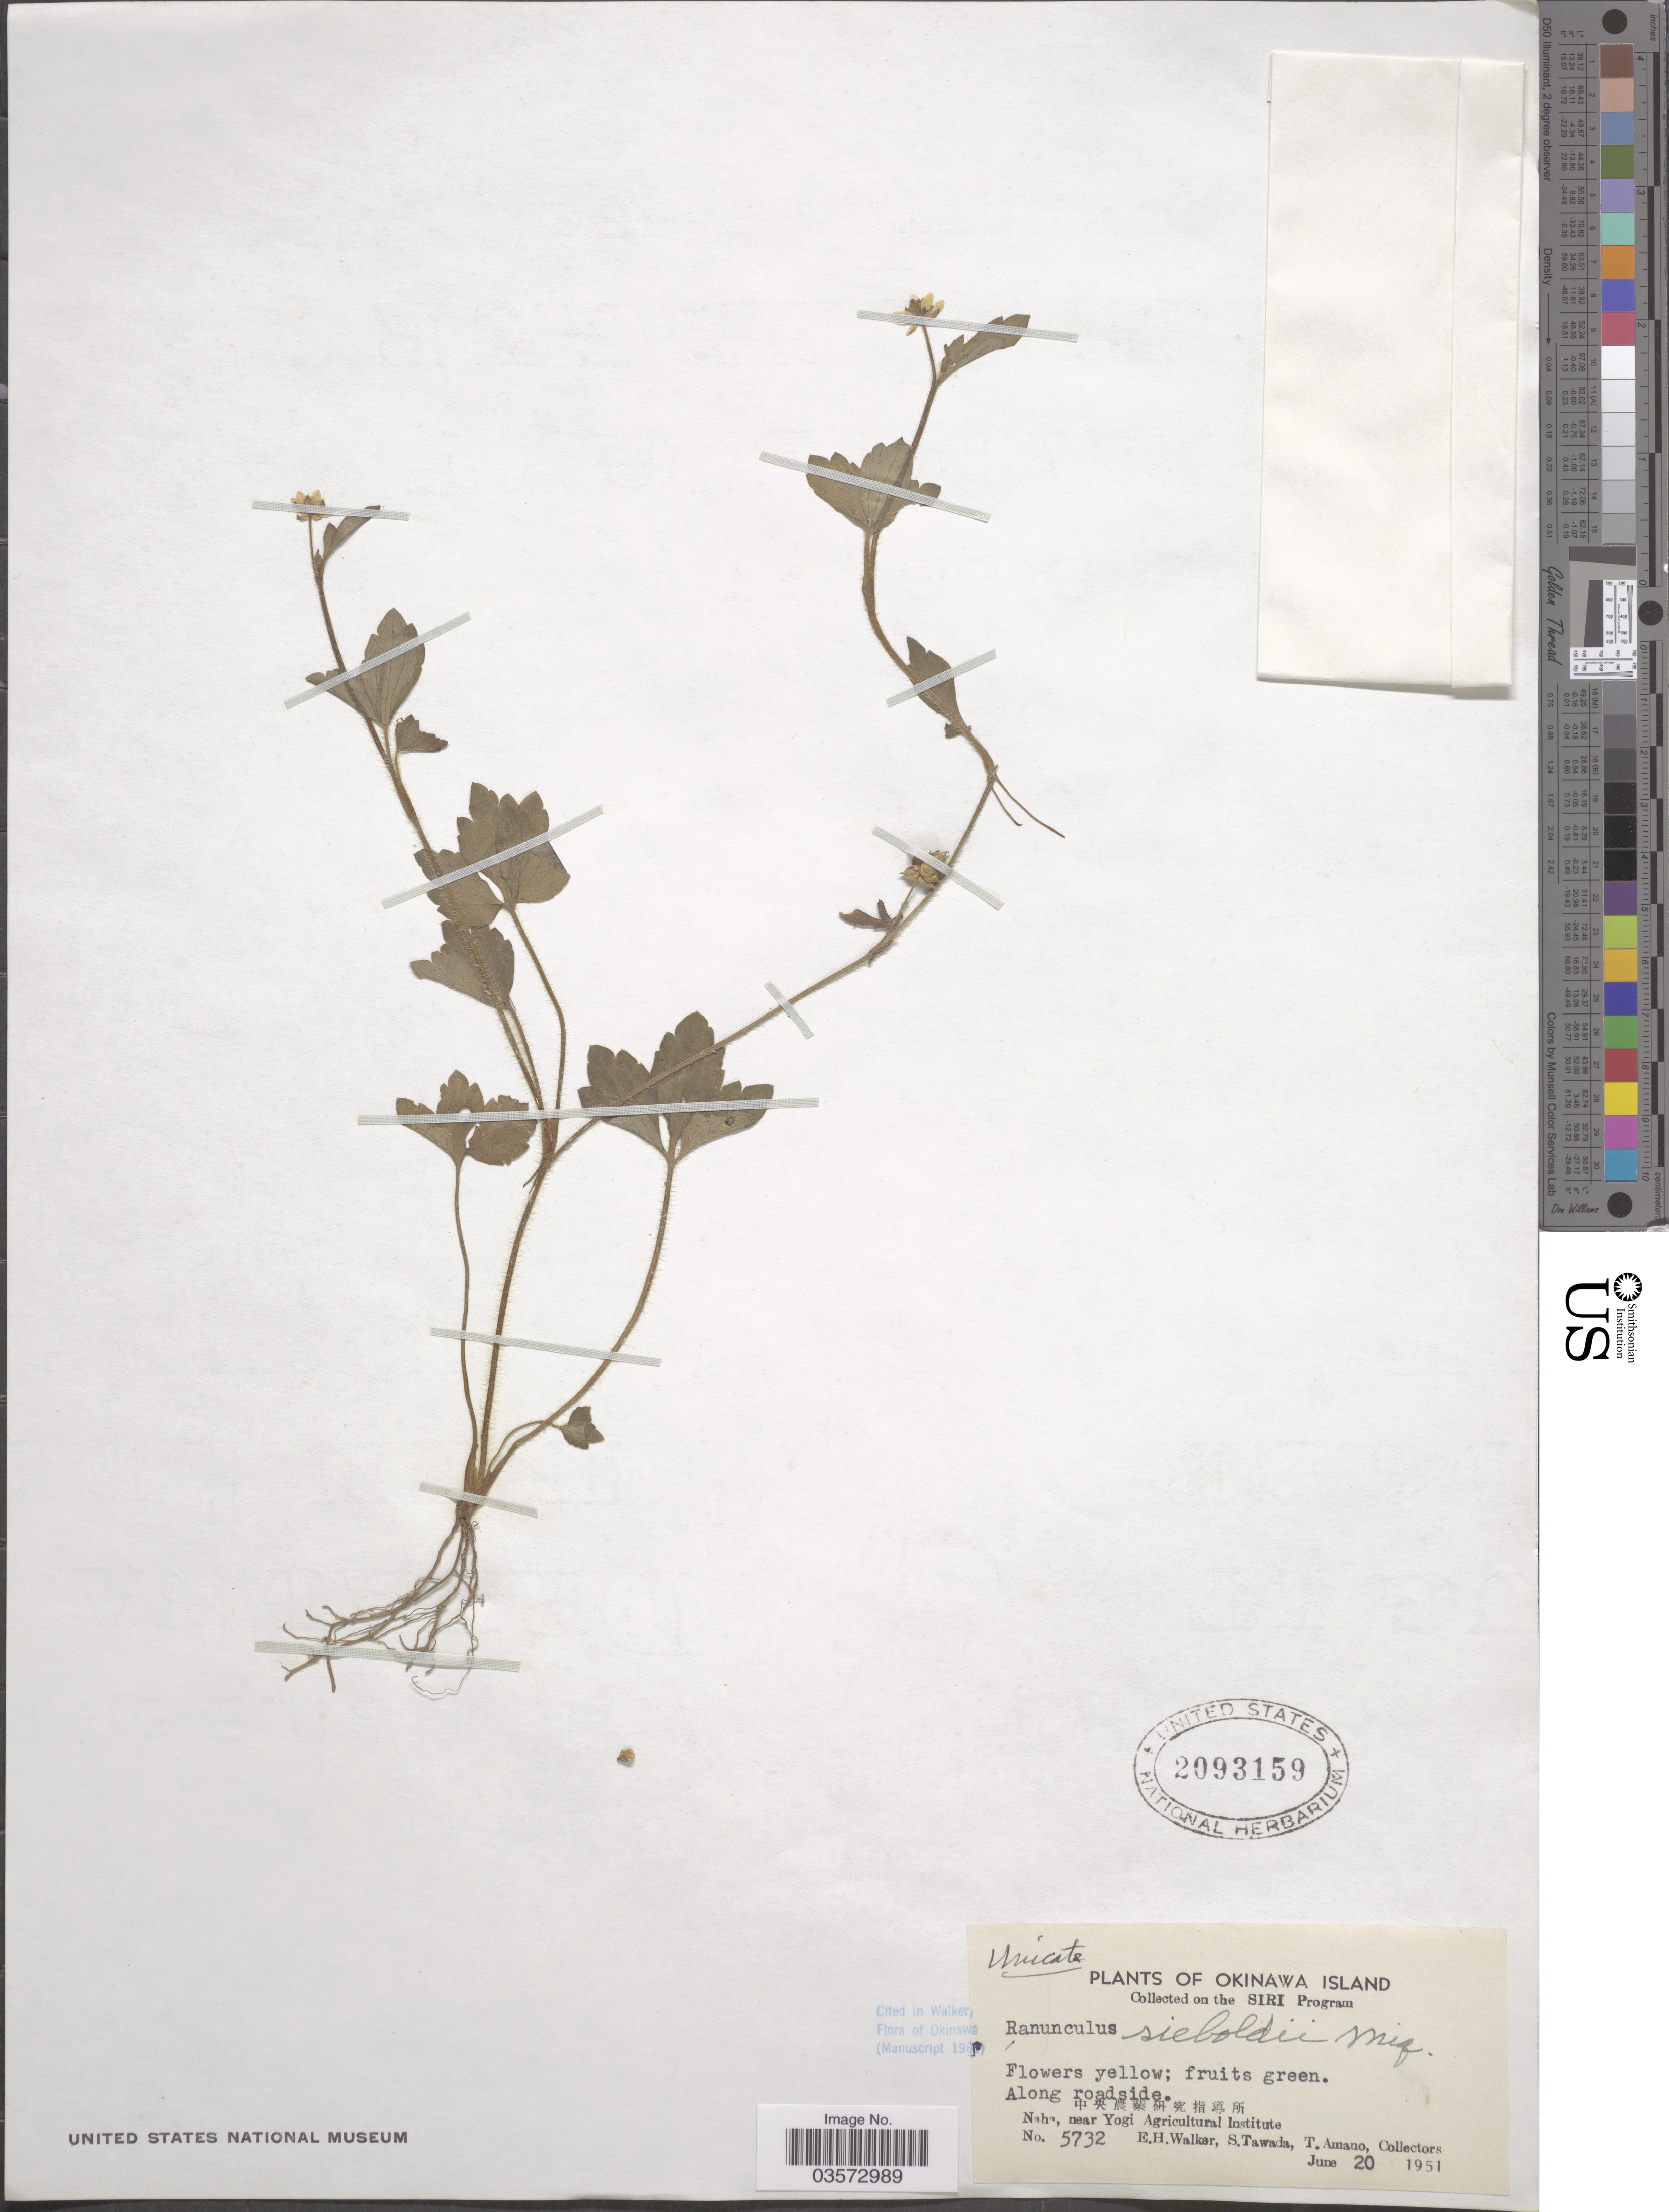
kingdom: Plantae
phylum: Tracheophyta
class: Magnoliopsida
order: Ranunculales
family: Ranunculaceae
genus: Ranunculus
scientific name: Ranunculus sieboldii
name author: Miq.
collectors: E. H. Walker, S. Tawada & T. Amano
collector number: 5732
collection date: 1951-06-20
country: Japan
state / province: Okinawa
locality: Okinawa Island. Along roadside. X. Nah [illegible text], near Yogi Agricultural Institute.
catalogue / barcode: US 2093159